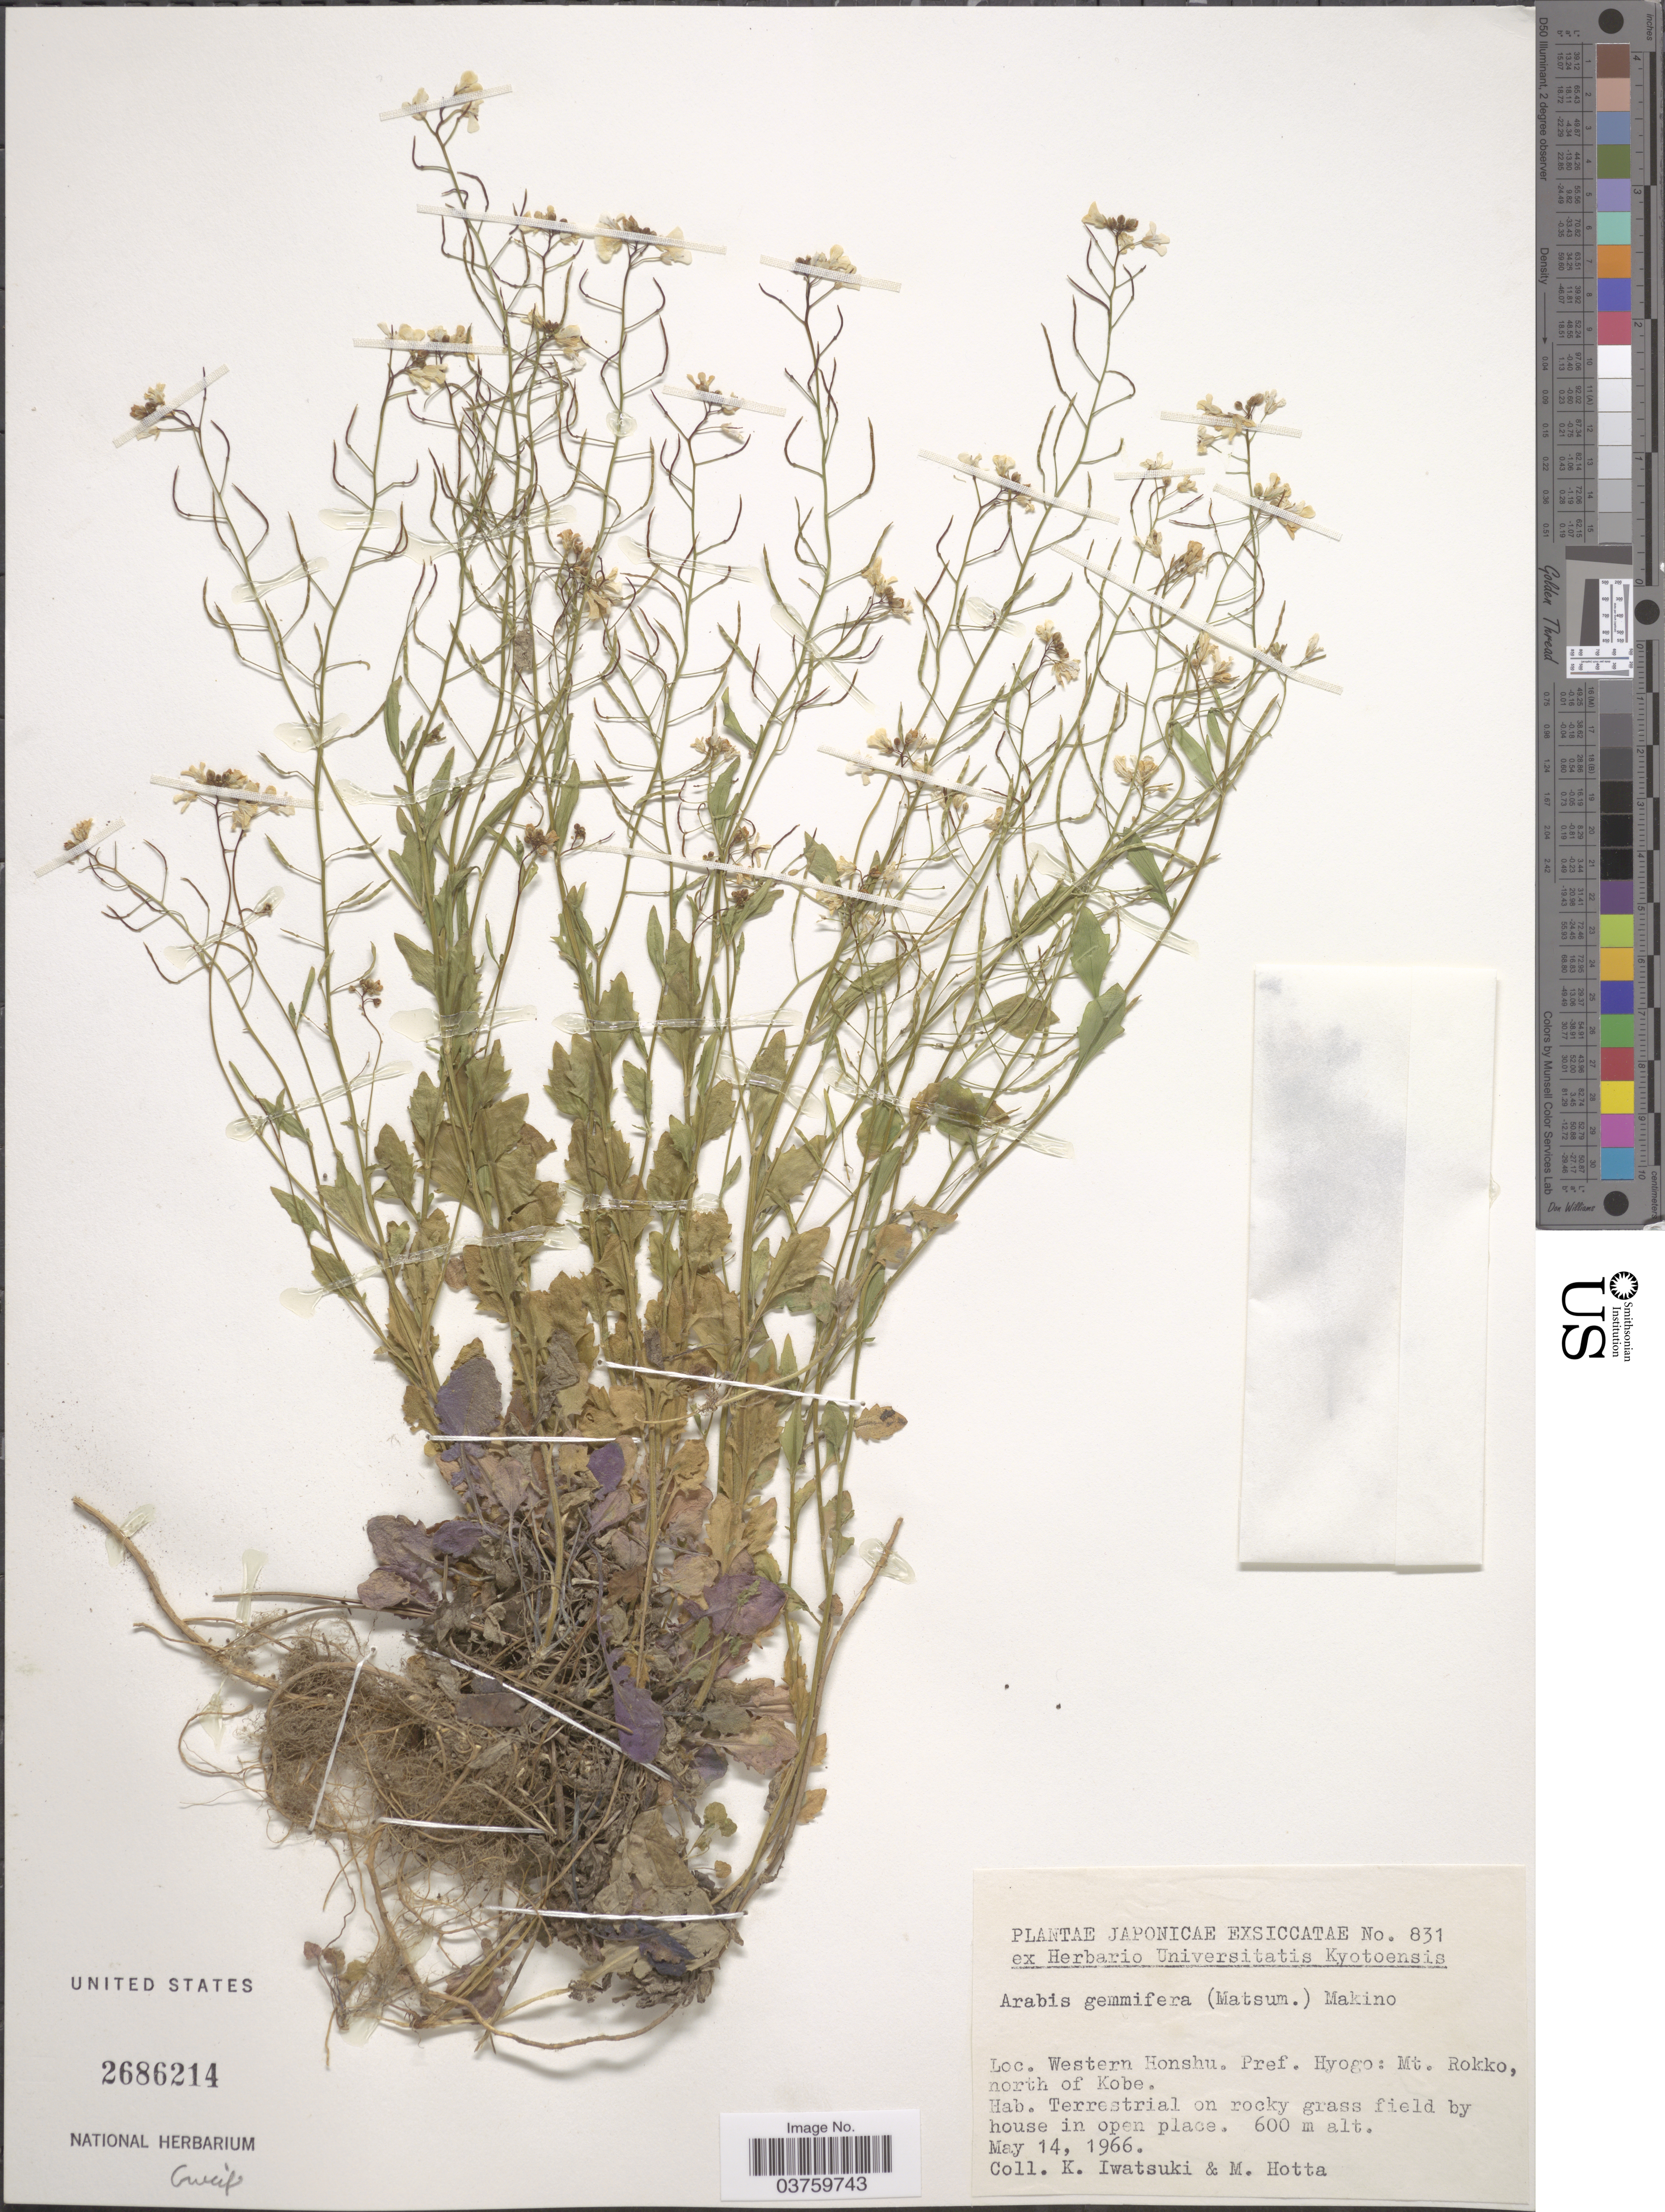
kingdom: Plantae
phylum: Tracheophyta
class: Magnoliopsida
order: Brassicales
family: Brassicaceae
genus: Arabis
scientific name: Arabis gemmifera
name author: (Matsum.) Makino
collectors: K. Iwatsuki & M. Hotta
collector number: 831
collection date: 1966-05-14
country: Japan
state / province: Hyogo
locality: Western Honshu. Pref. Hyogo: Mt. Rokko, north of Kobe.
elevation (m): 600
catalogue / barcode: US 2686214